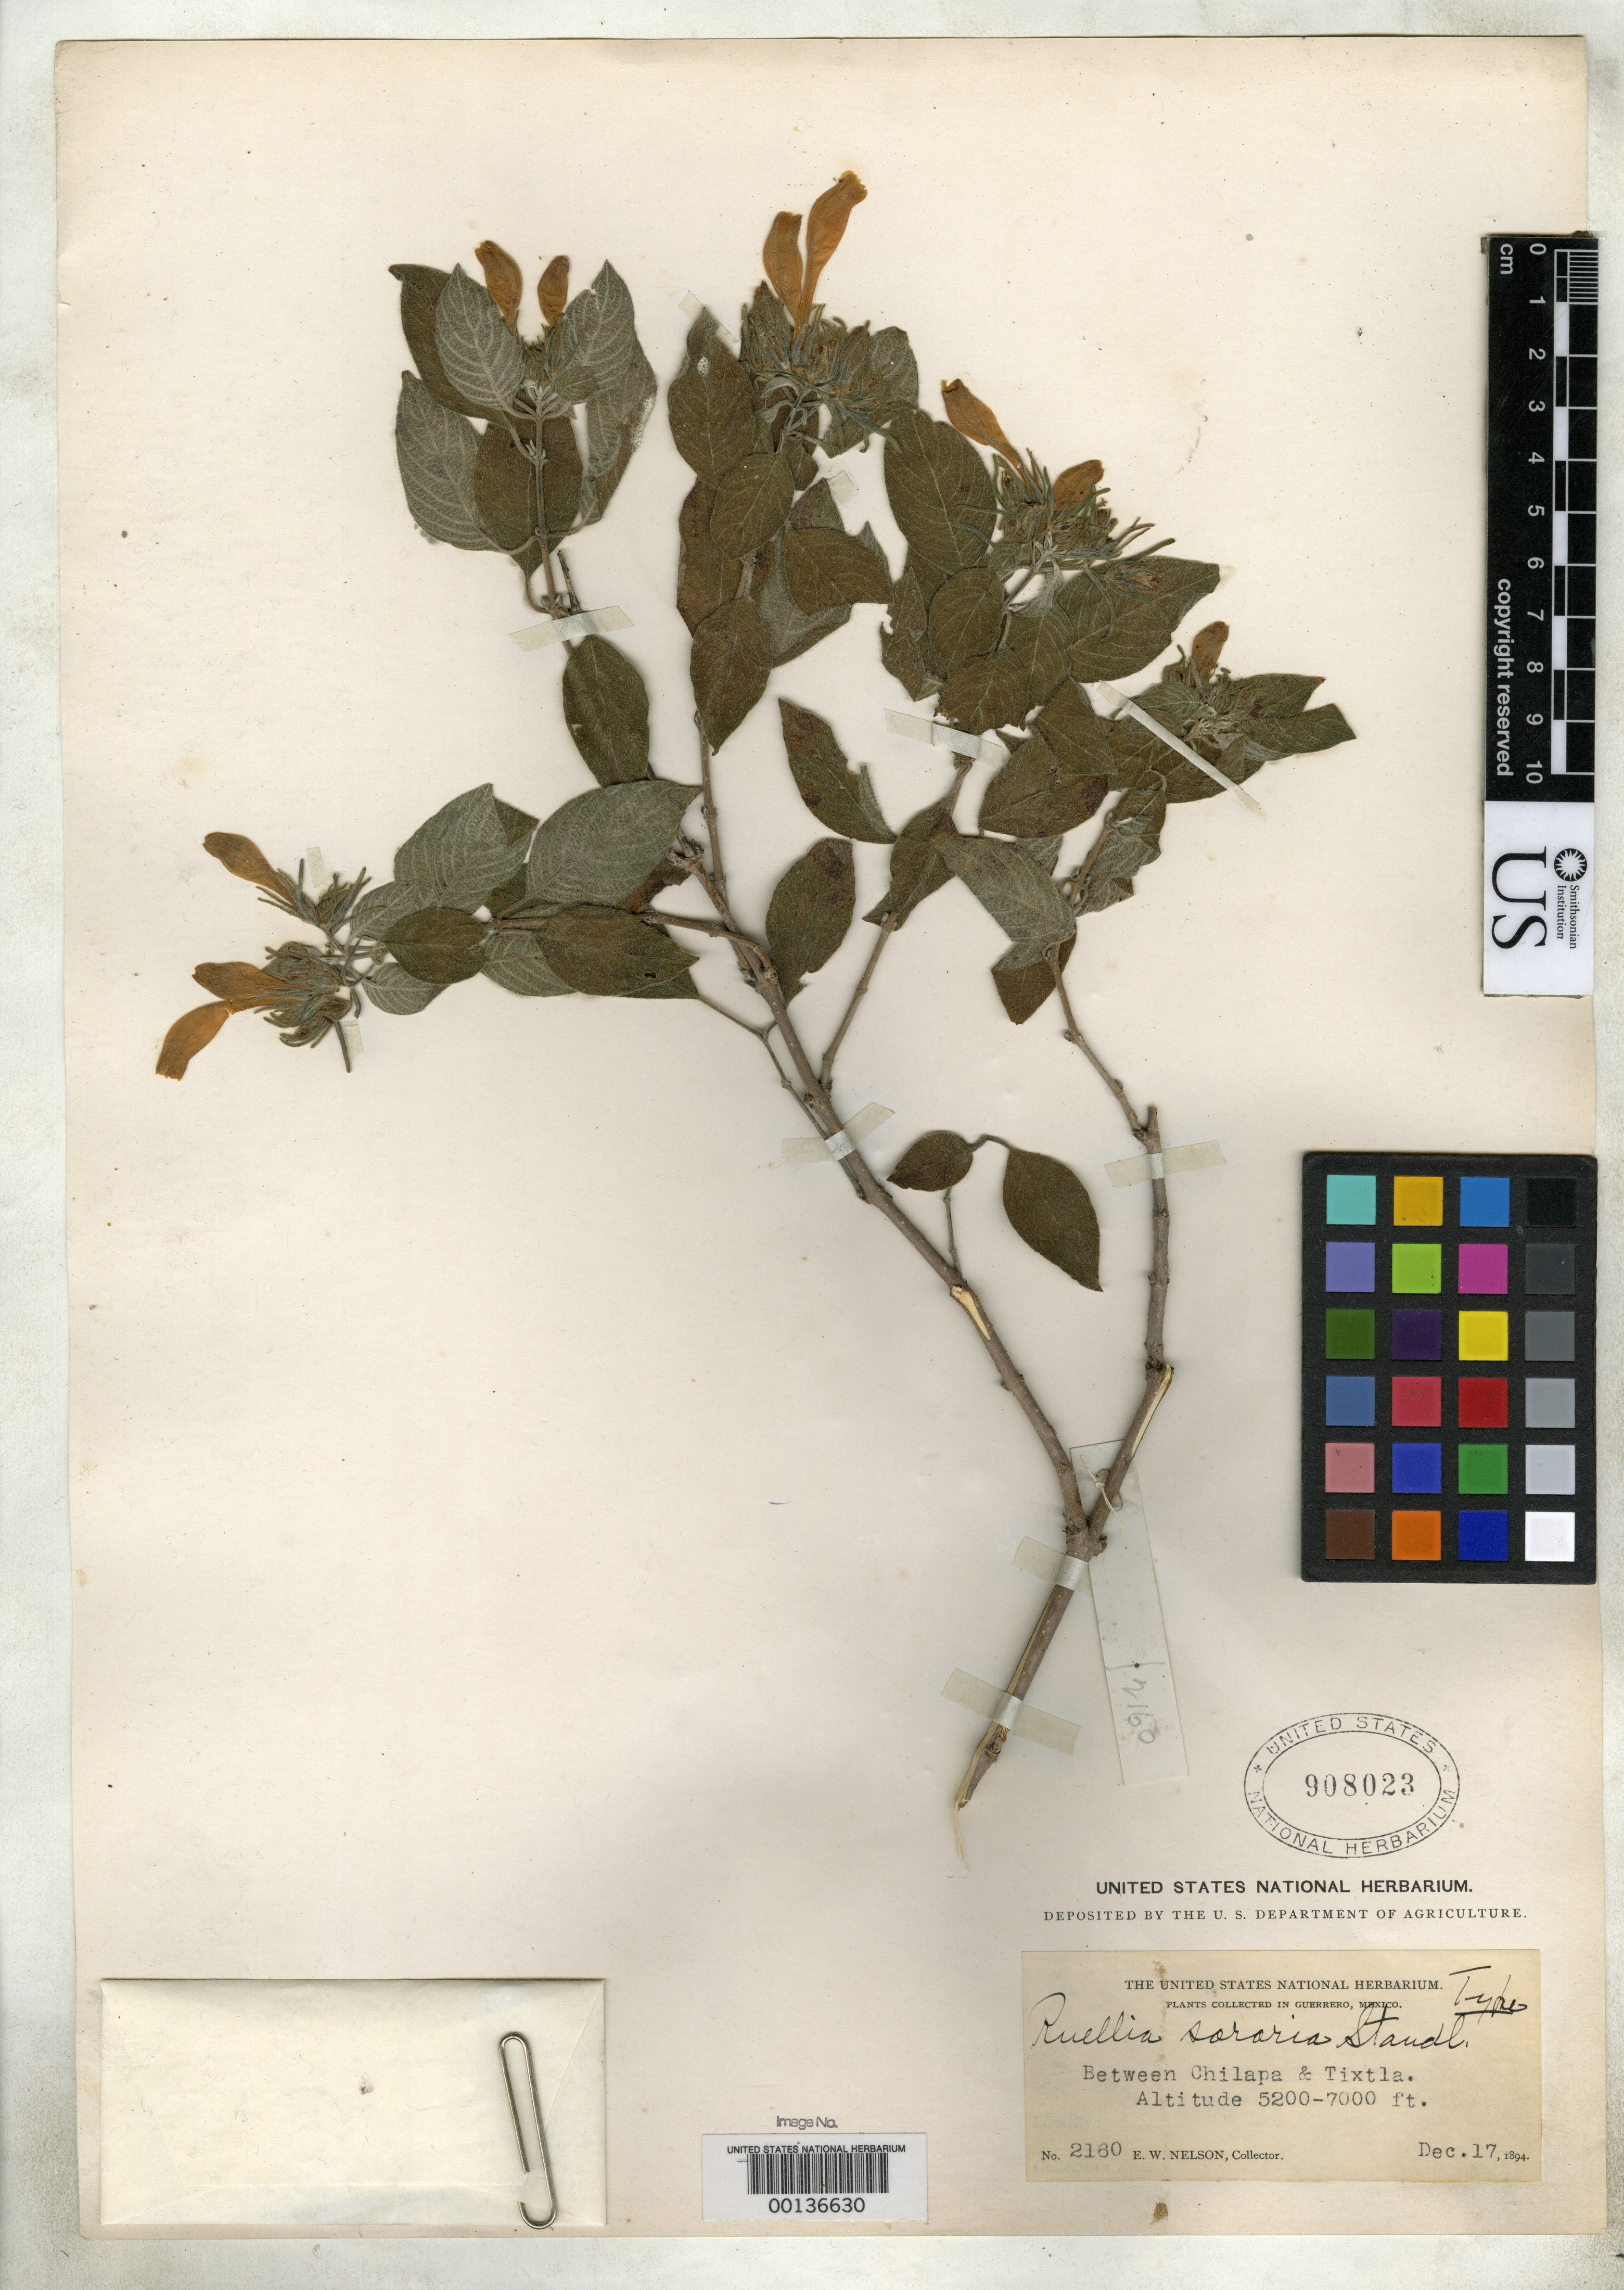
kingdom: Plantae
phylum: Tracheophyta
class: Magnoliopsida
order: Lamiales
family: Acanthaceae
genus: Ruellia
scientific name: Ruellia sororia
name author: Standl.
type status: Holotype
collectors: E. W. Nelson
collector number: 2160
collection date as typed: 17 Dec 1894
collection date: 1894-12-17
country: Mexico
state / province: Guerrero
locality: Between Chilapa and Tixtla.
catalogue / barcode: US 908023